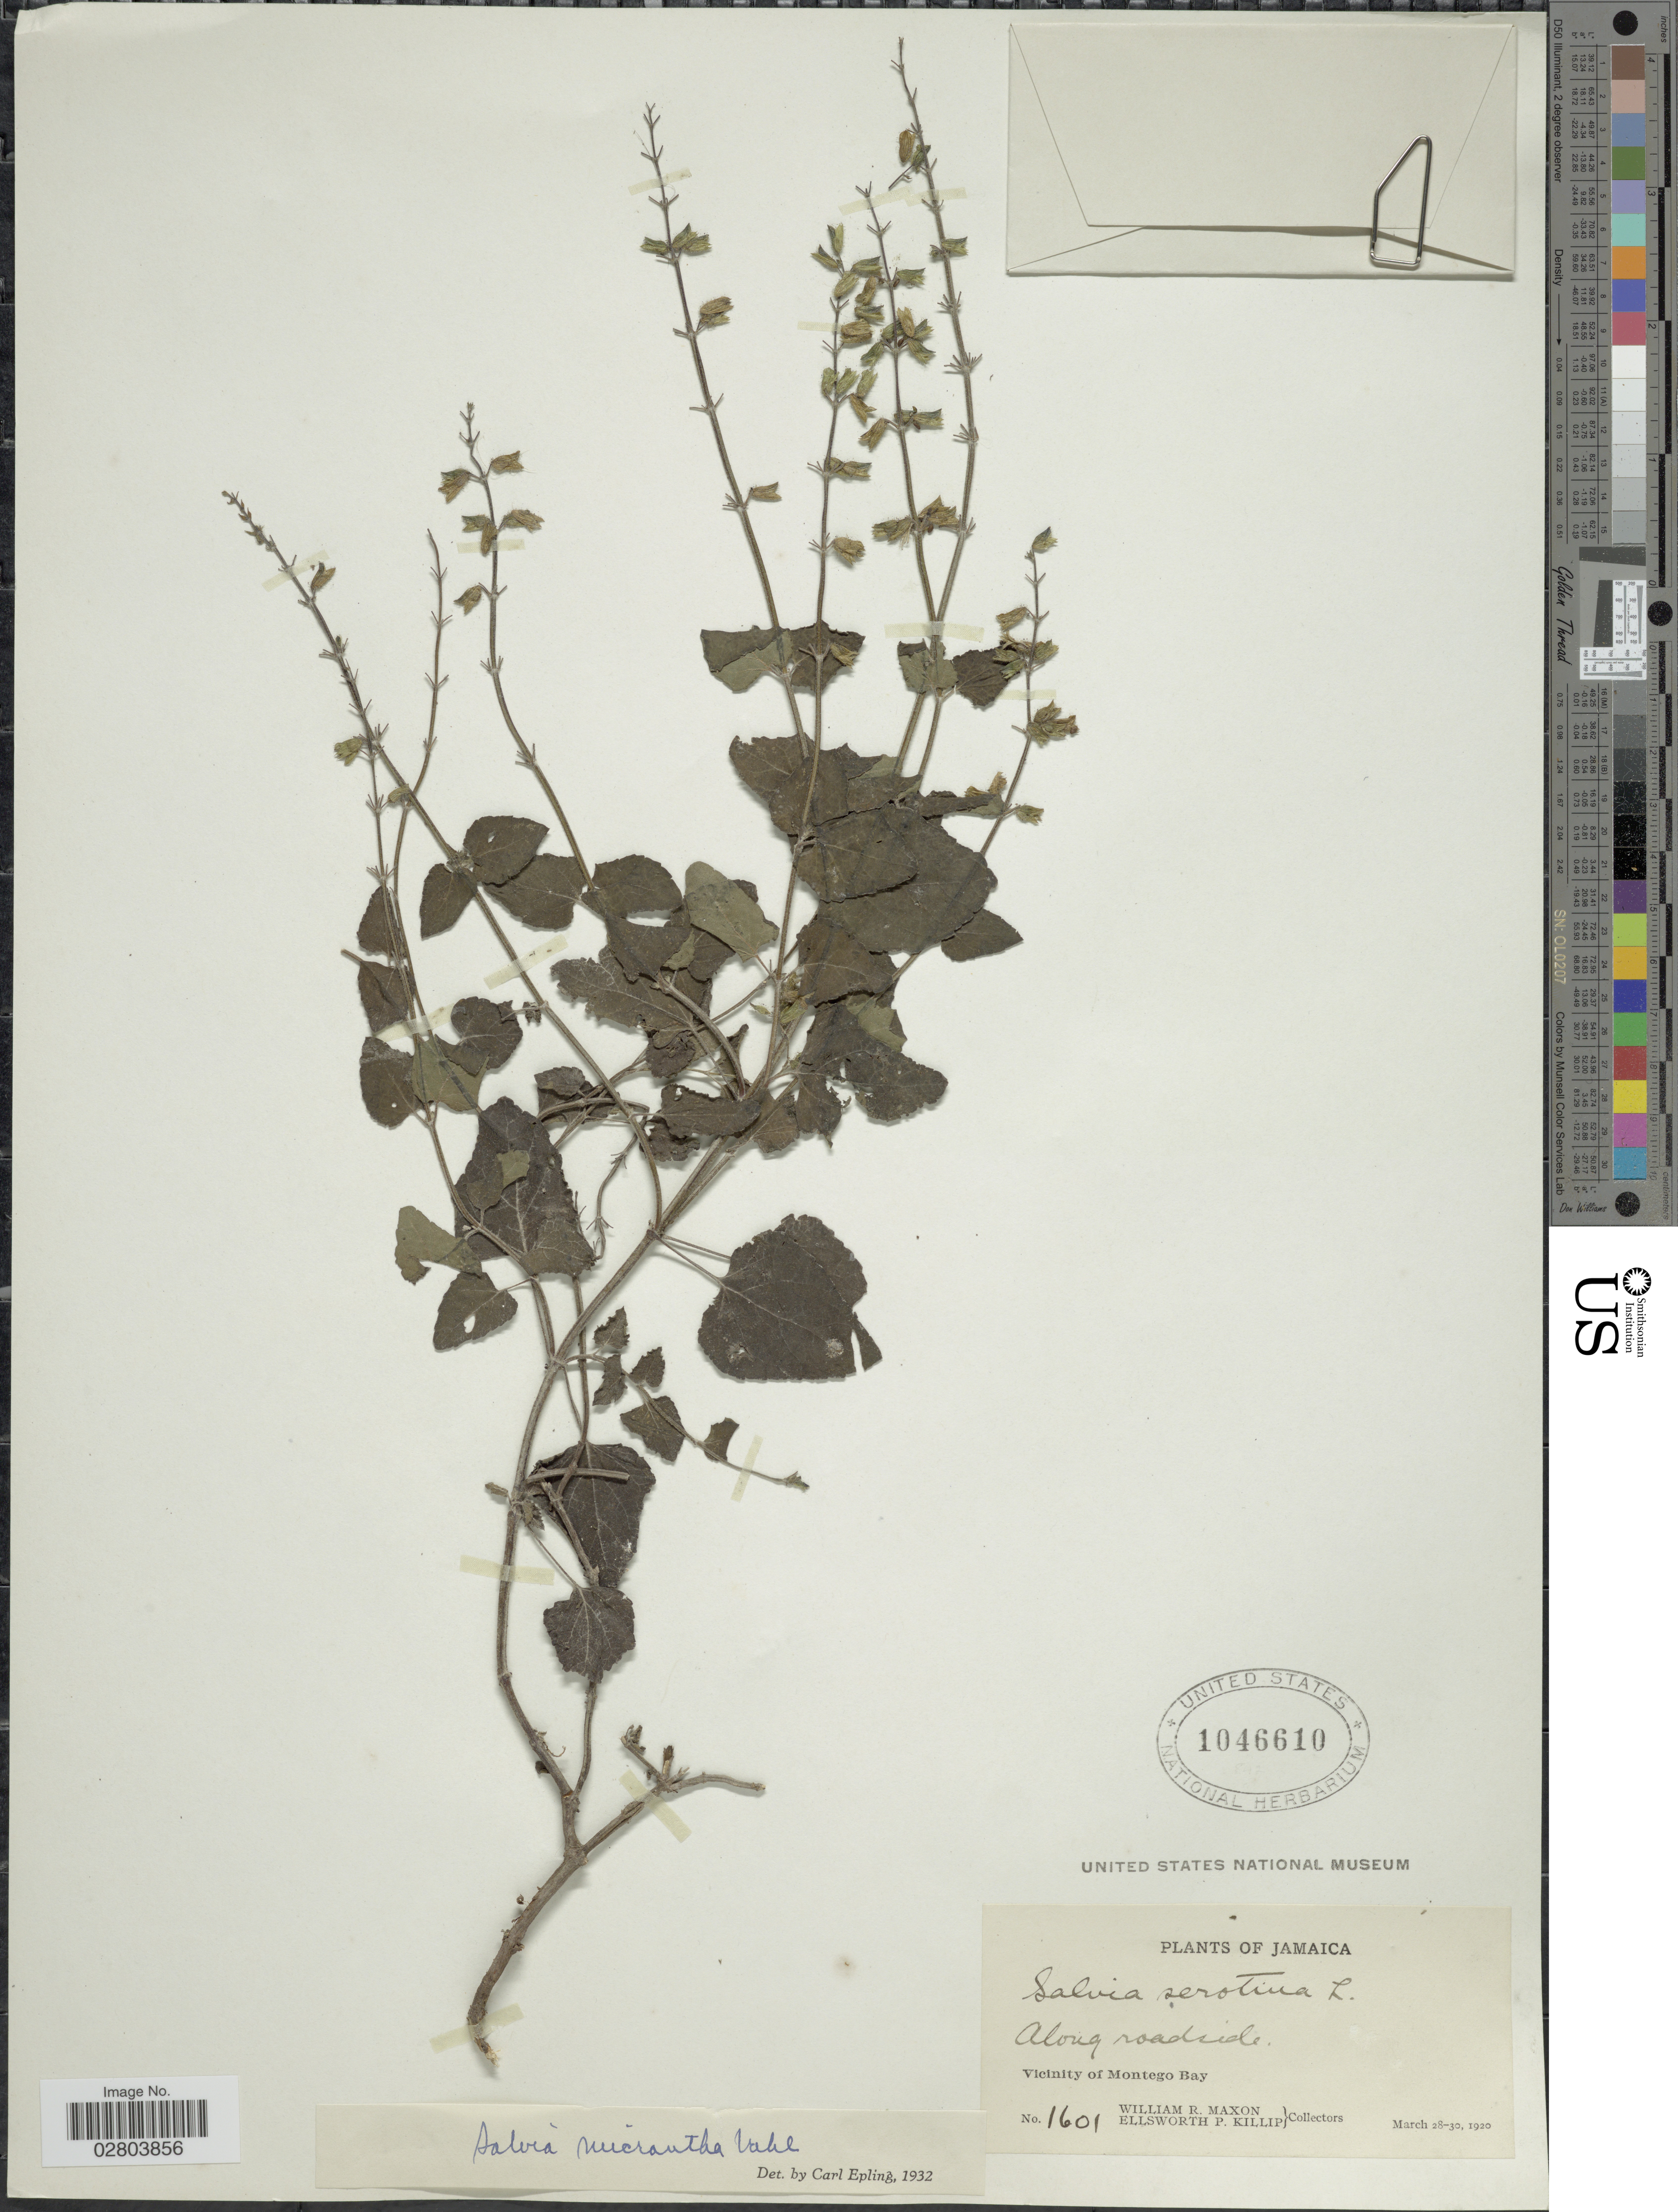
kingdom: Plantae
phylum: Tracheophyta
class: Magnoliopsida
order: Lamiales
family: Lamiaceae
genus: Salvia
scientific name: Salvia micrantha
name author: Vahl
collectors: W. R. Maxon & E. P. Killip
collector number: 1601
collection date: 1920-03-28/1920-03-30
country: Jamaica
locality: Vicinity of Montego Bay.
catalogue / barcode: US 1046610